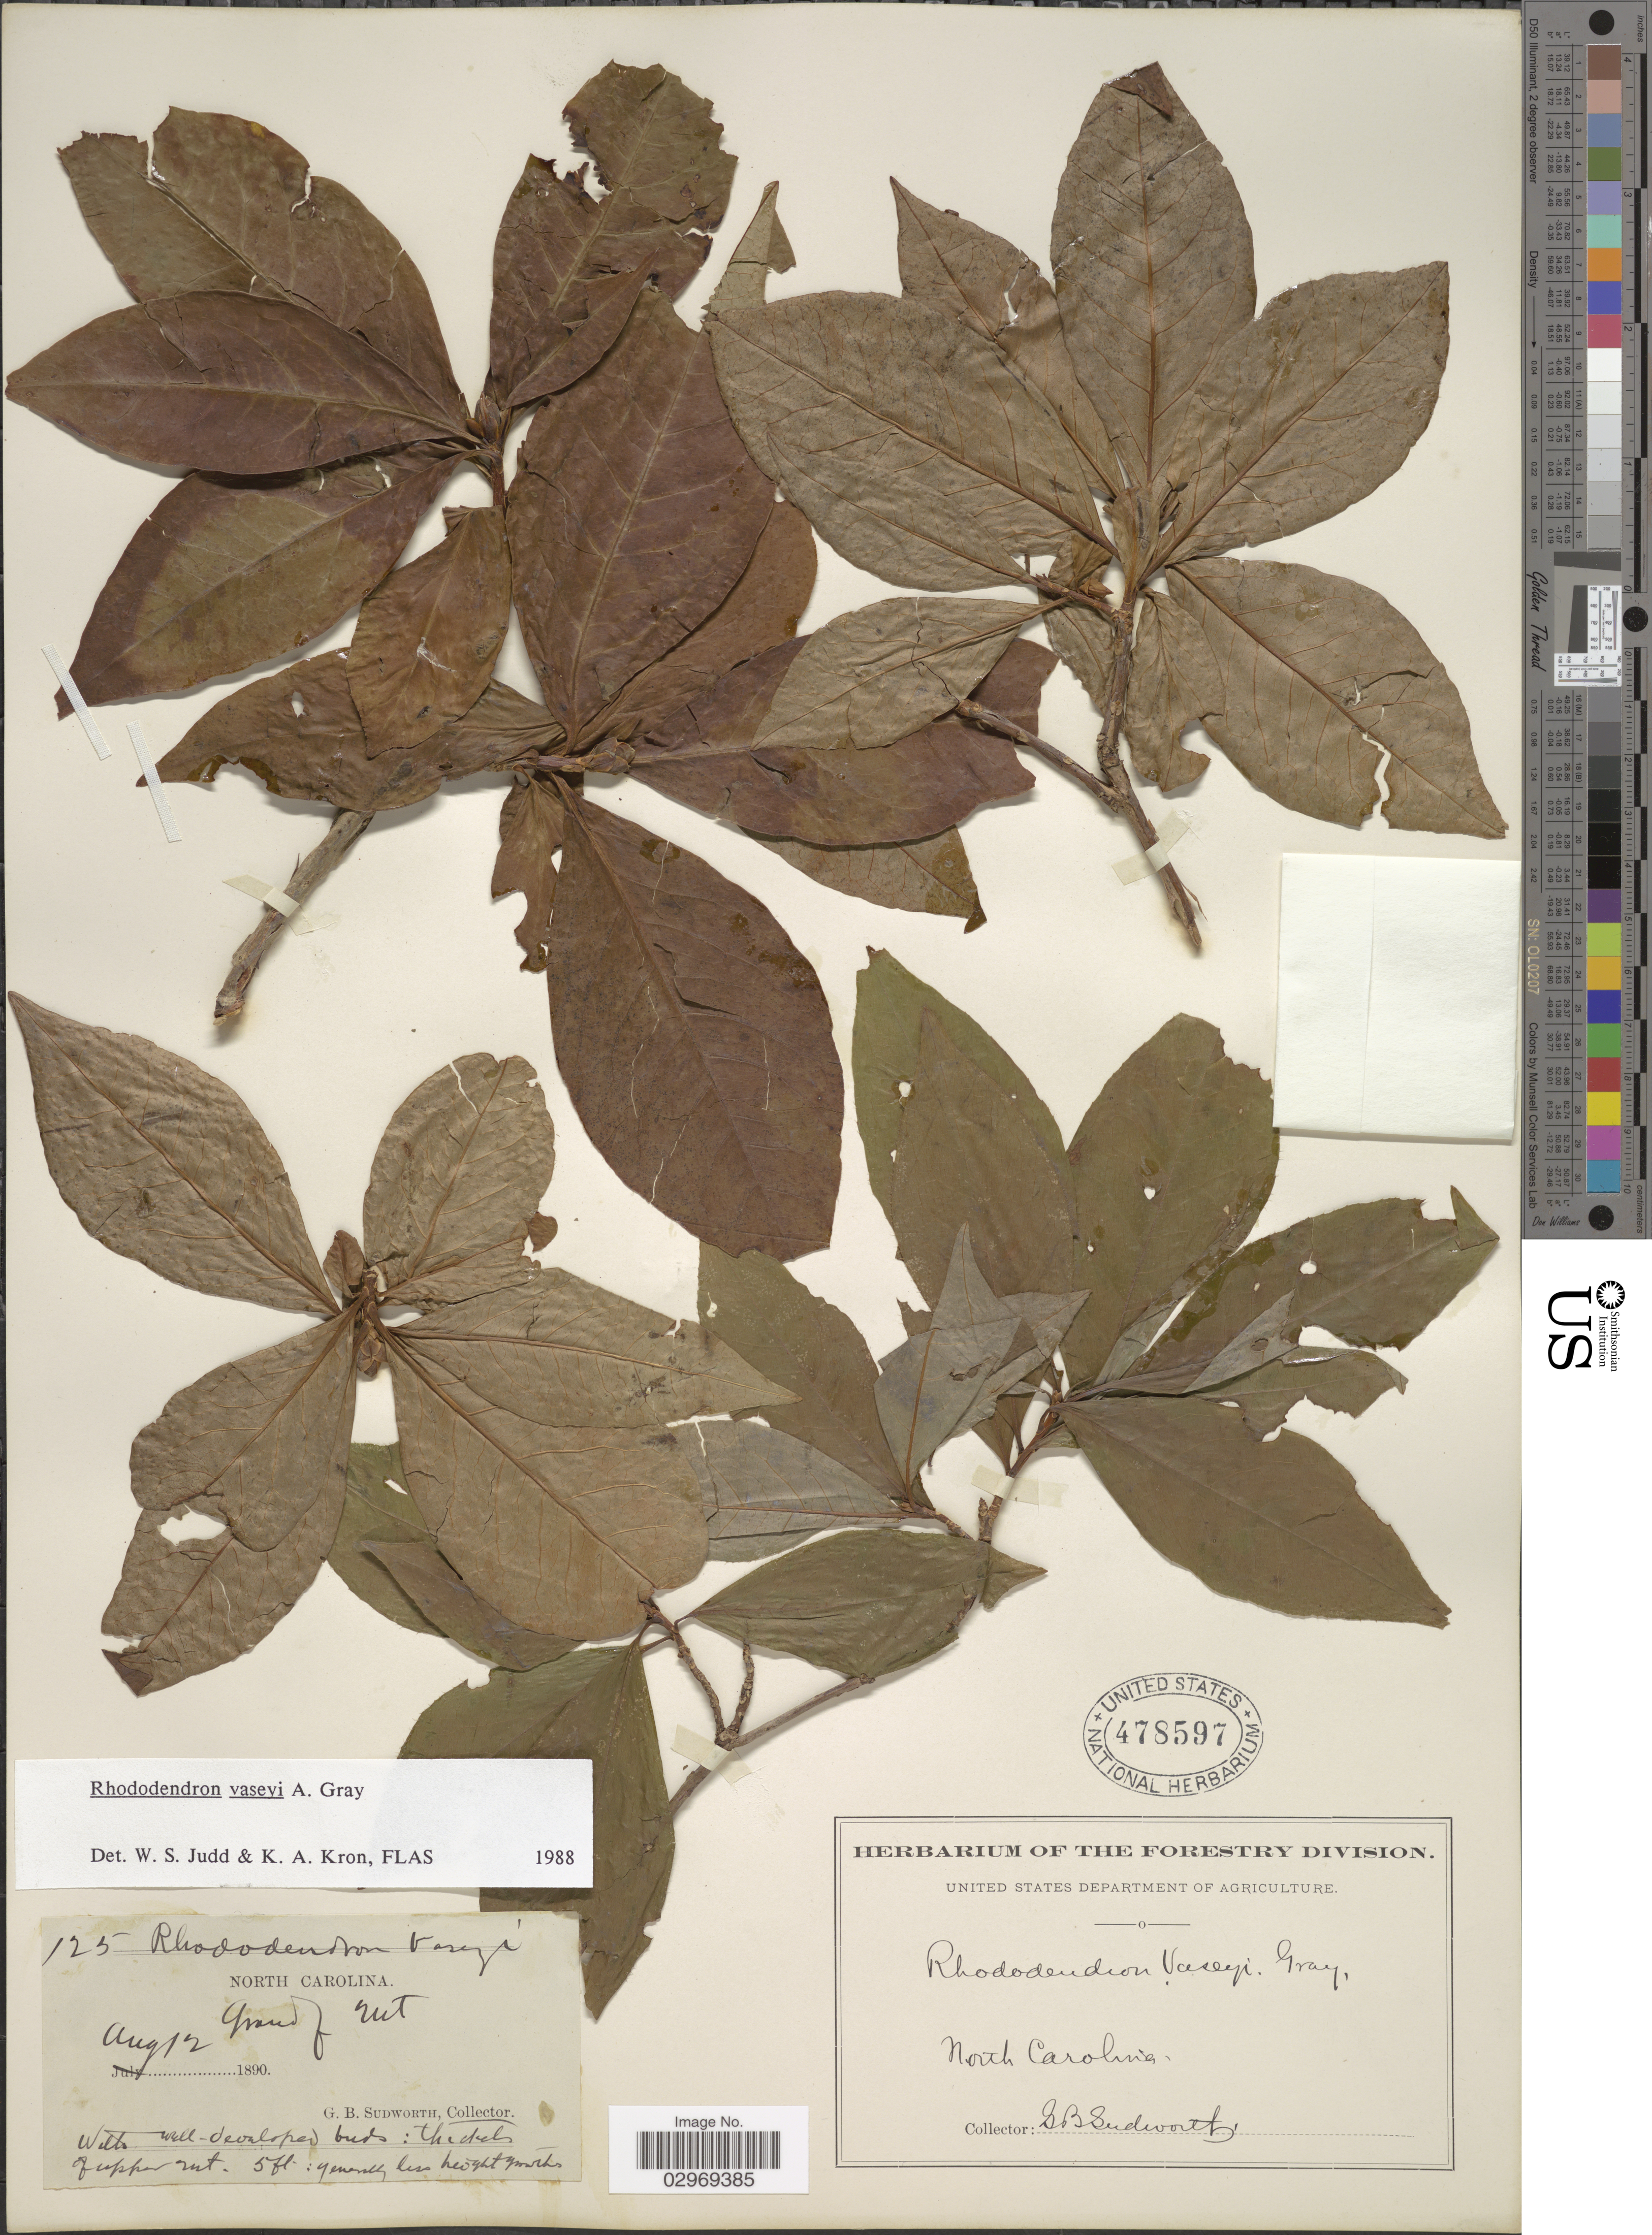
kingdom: Plantae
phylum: Tracheophyta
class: Magnoliopsida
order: Ericales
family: Ericaceae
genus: Rhododendron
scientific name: Rhododendron vaseyi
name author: A. Gray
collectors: G. B. Sudworth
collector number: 125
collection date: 1890-08-12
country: United States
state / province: North Carolina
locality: Grandf. Mt.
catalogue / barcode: US 478597